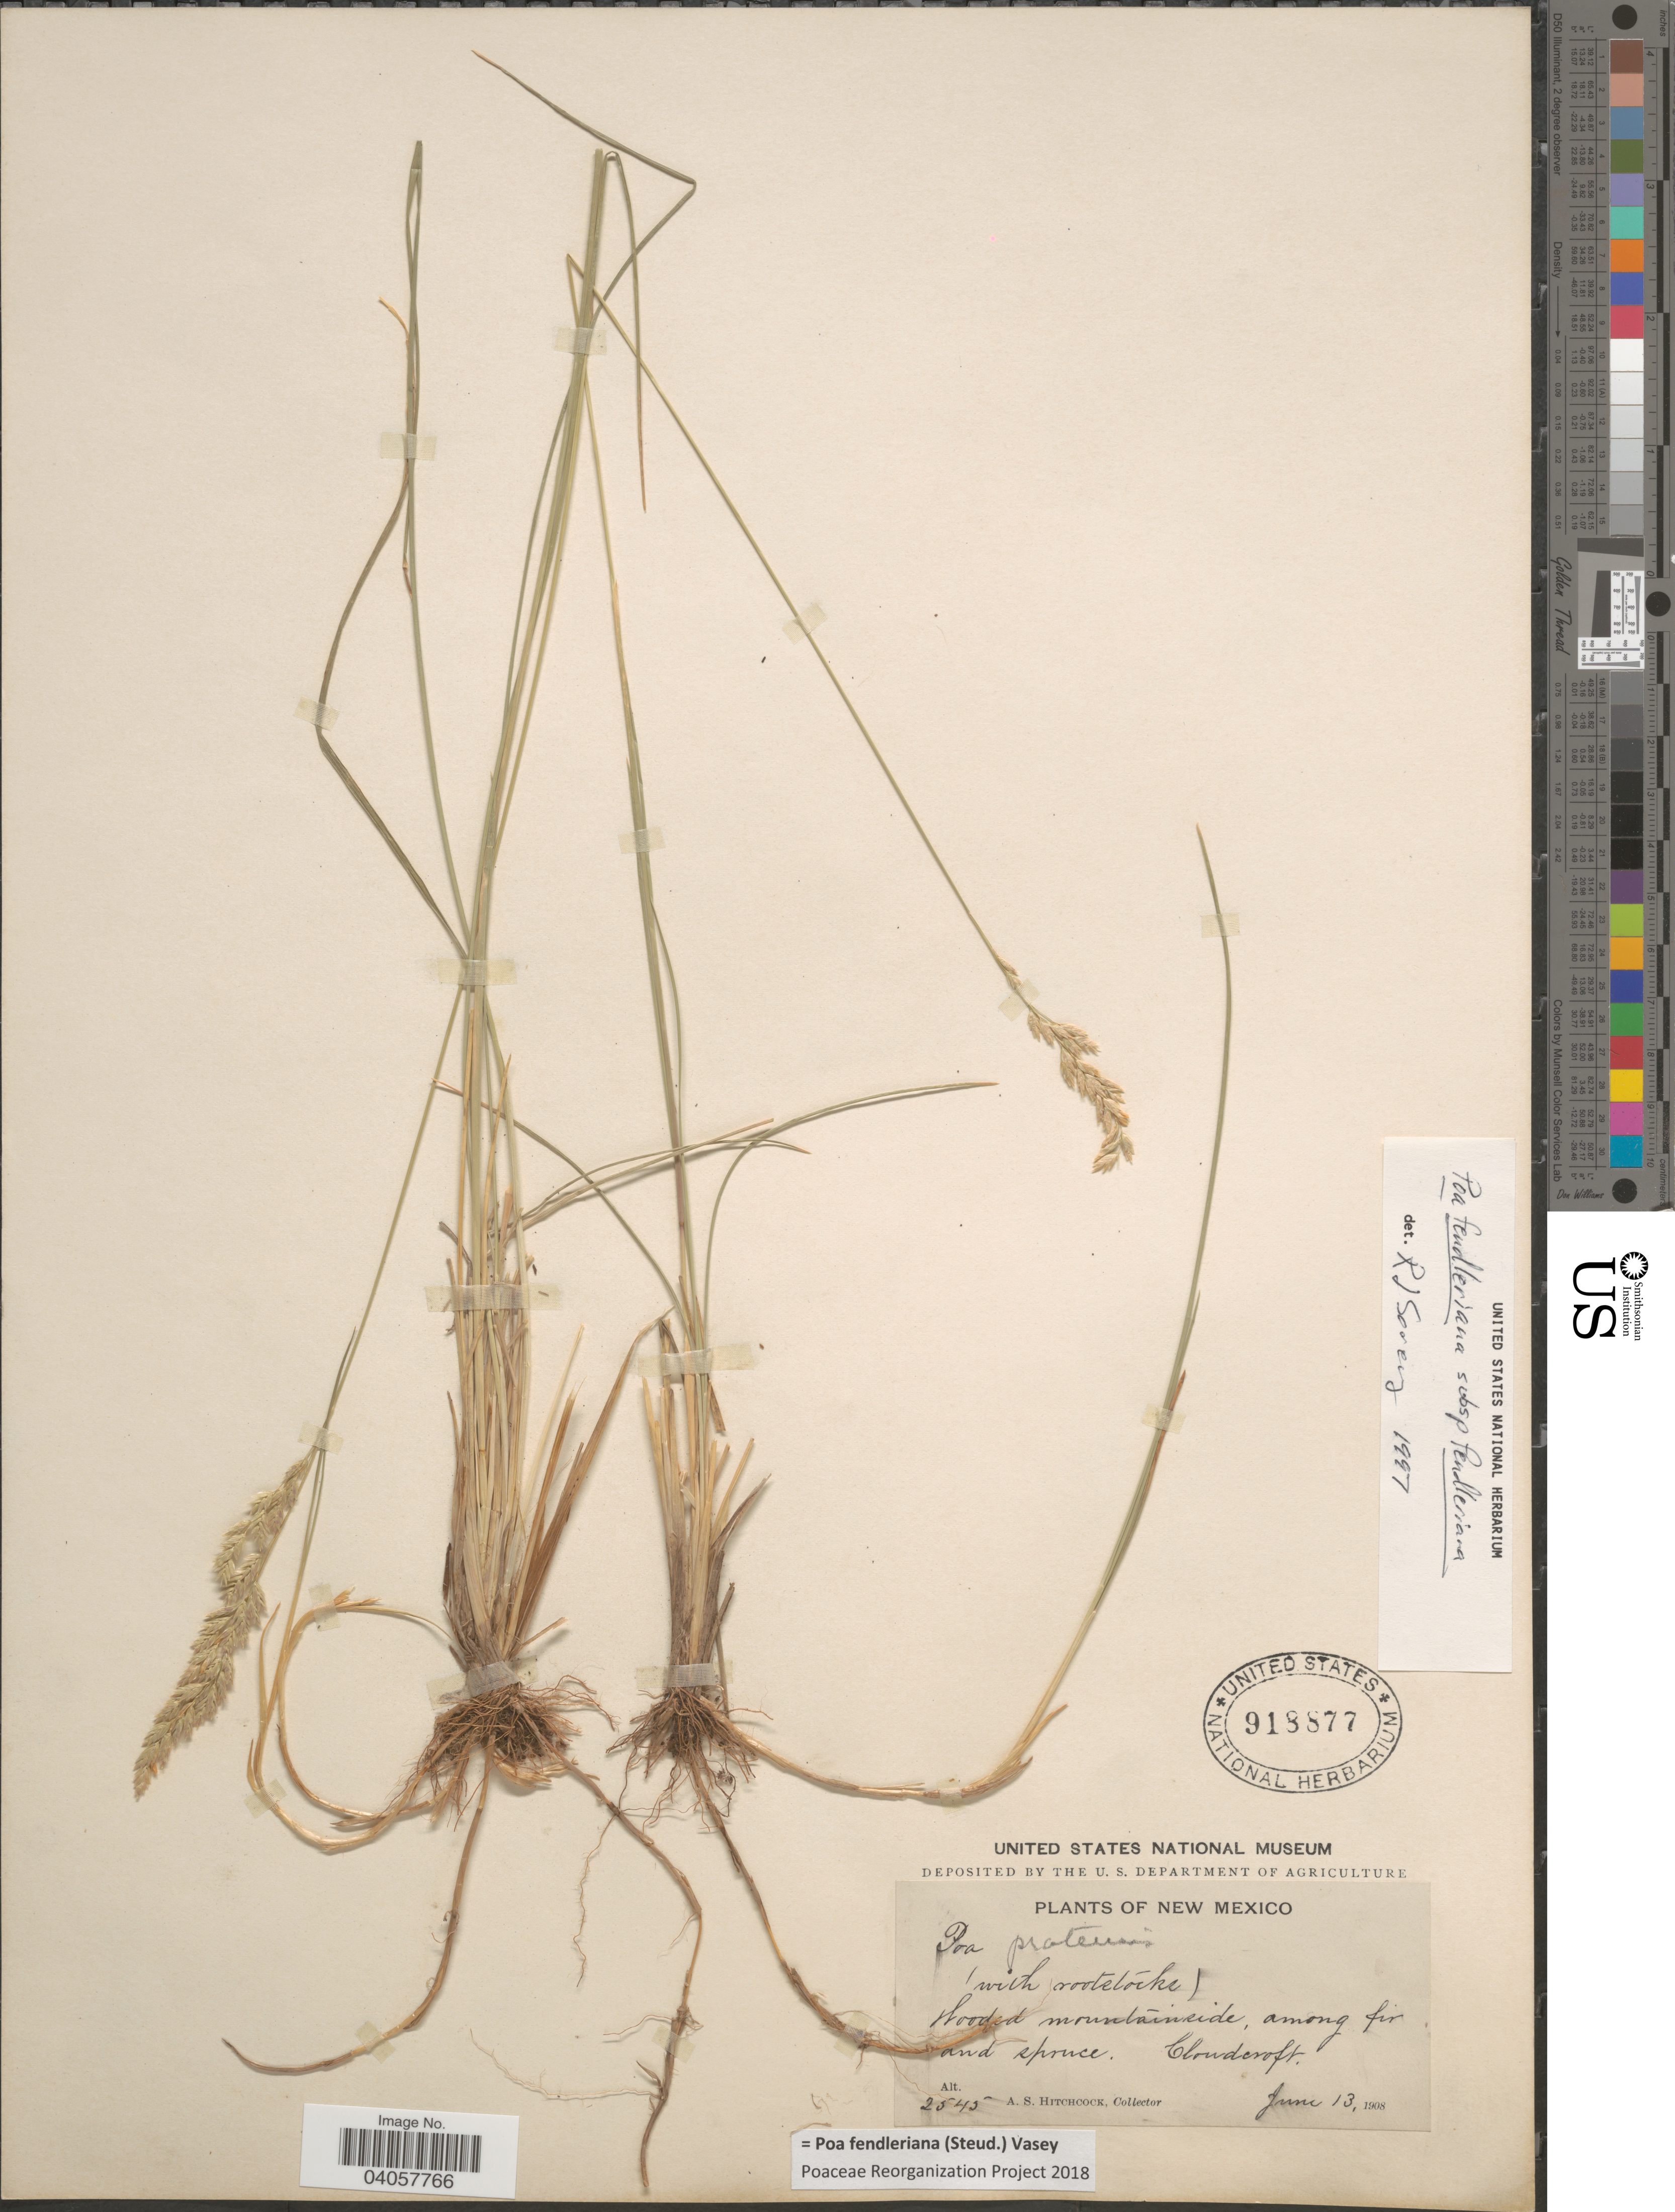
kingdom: Plantae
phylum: Tracheophyta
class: Liliopsida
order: Poales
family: Poaceae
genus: Poa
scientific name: Poa fendleriana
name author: (Steud.) Vasey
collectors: A. S. Hitchcock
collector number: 2545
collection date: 1908-06-13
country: United States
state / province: New Mexico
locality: Cloudcroft.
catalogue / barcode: US 918877